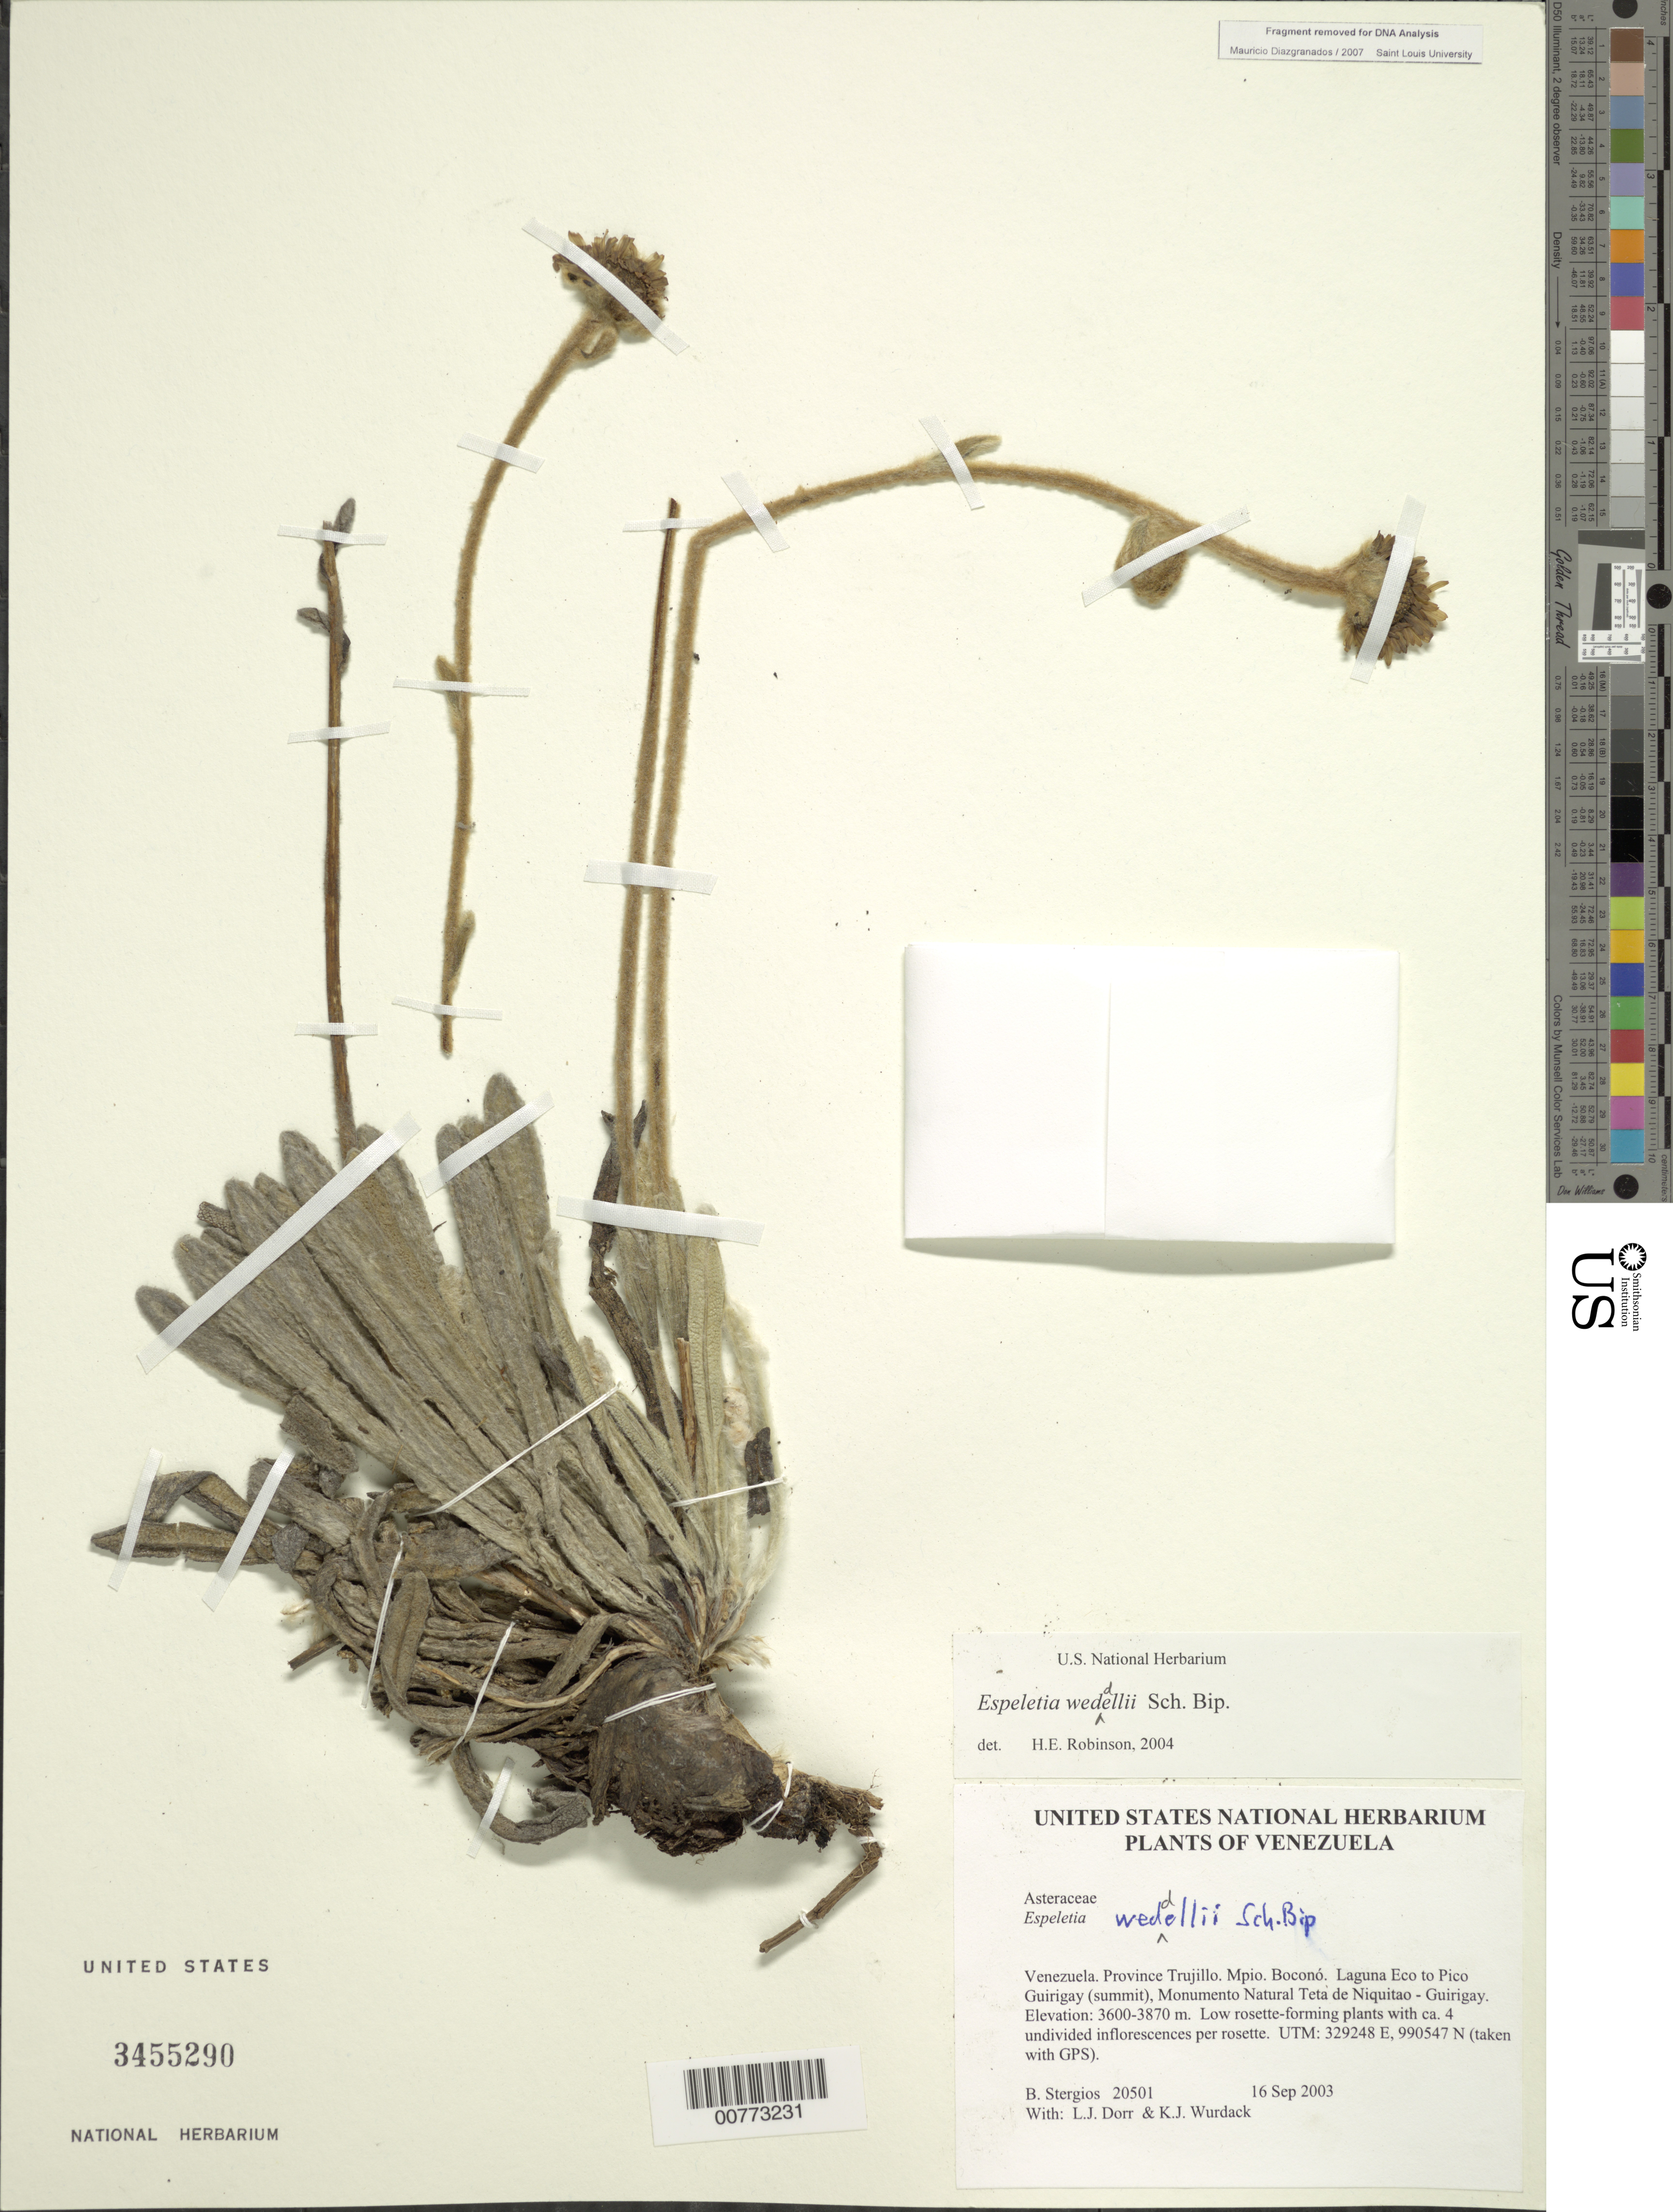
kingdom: Plantae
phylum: Tracheophyta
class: Magnoliopsida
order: Asterales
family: Asteraceae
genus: Espeletia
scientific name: Espeletia weddellii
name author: Sch. Bip. ex Wedd.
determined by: Robinson, Harold E., (US)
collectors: B. G. Stergios, L. J. Dorr & K. Wurdack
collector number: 20501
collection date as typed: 16 Sep 2003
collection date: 2003-09-16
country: Venezuela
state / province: Trujillo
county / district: Boconó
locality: Laguna Eco to Pico Guirigay (summit), Monumento Natural Teta de Niquitao - Guirigay.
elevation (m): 3600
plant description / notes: CTES, F, MO, NY, PORT, TEX, US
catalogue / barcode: US 3455290